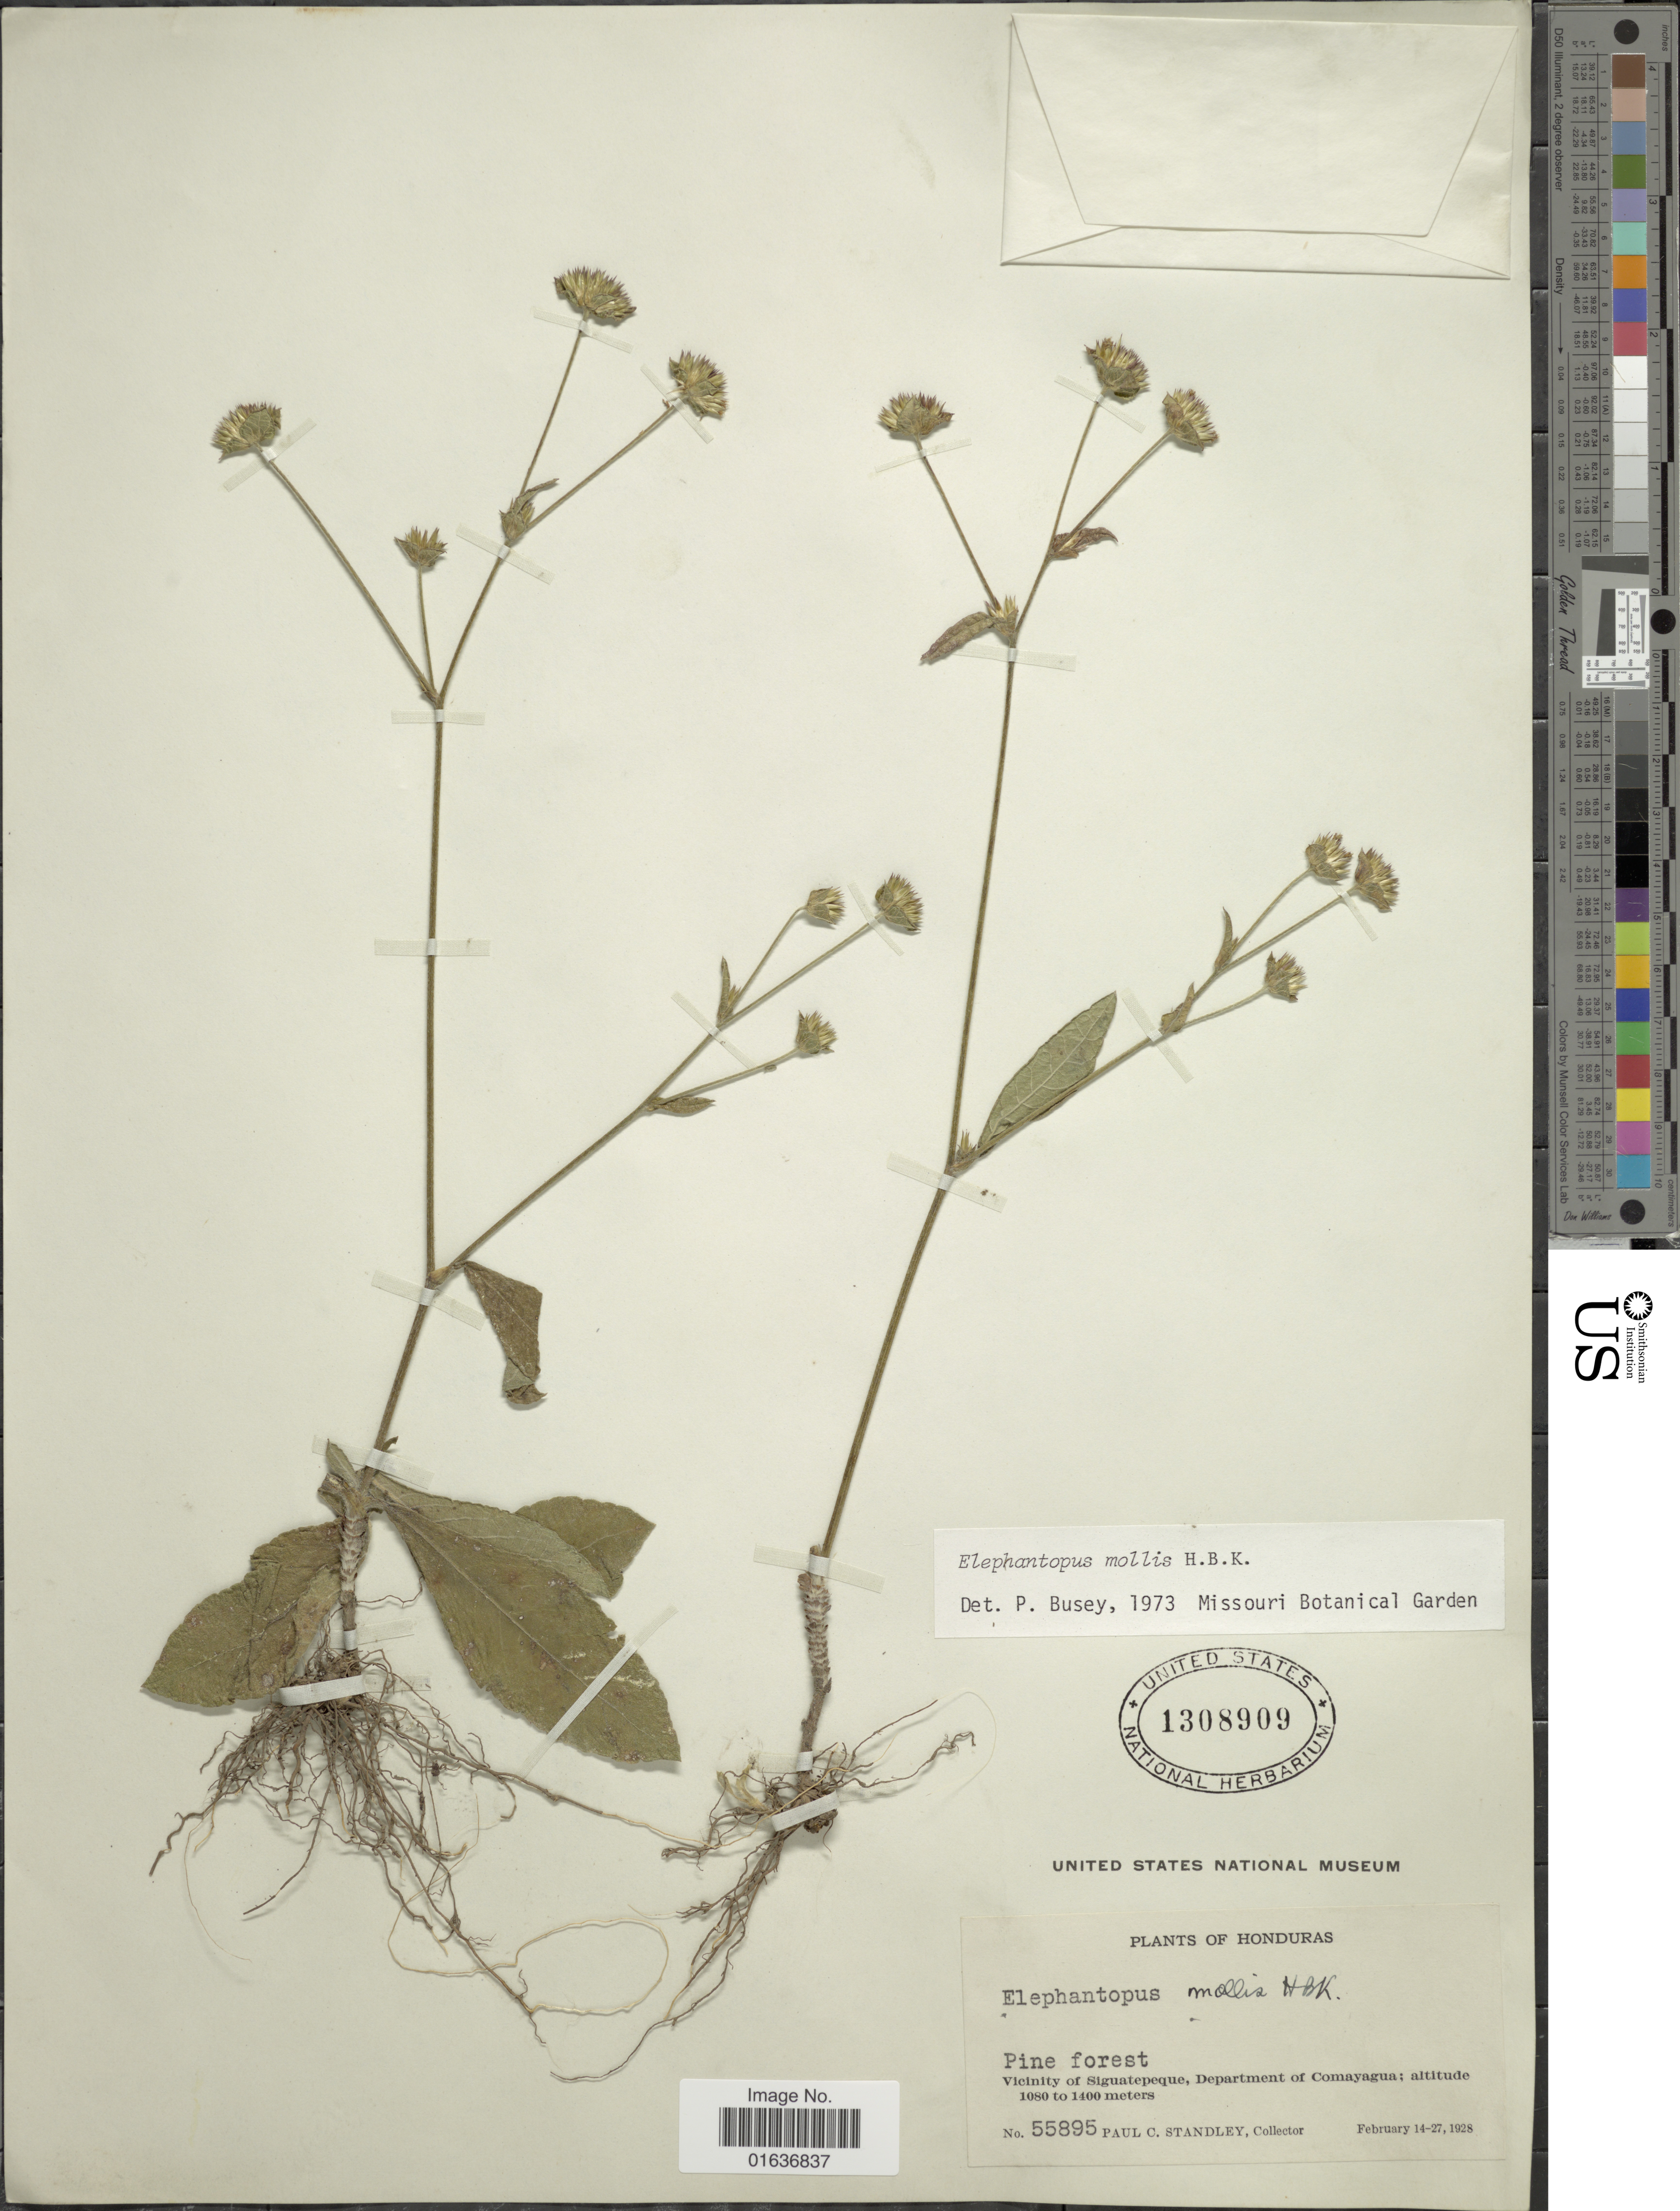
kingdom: Plantae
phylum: Tracheophyta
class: Magnoliopsida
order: Asterales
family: Asteraceae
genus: Elephantopus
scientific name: Elephantopus mollis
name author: Kunth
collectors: P. C. Standley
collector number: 55895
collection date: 1928-02-14/1928-02-27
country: Honduras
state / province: Comayagua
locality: Pine forest, Vicinity of Siguatepeque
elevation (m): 1080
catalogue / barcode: US 1308909